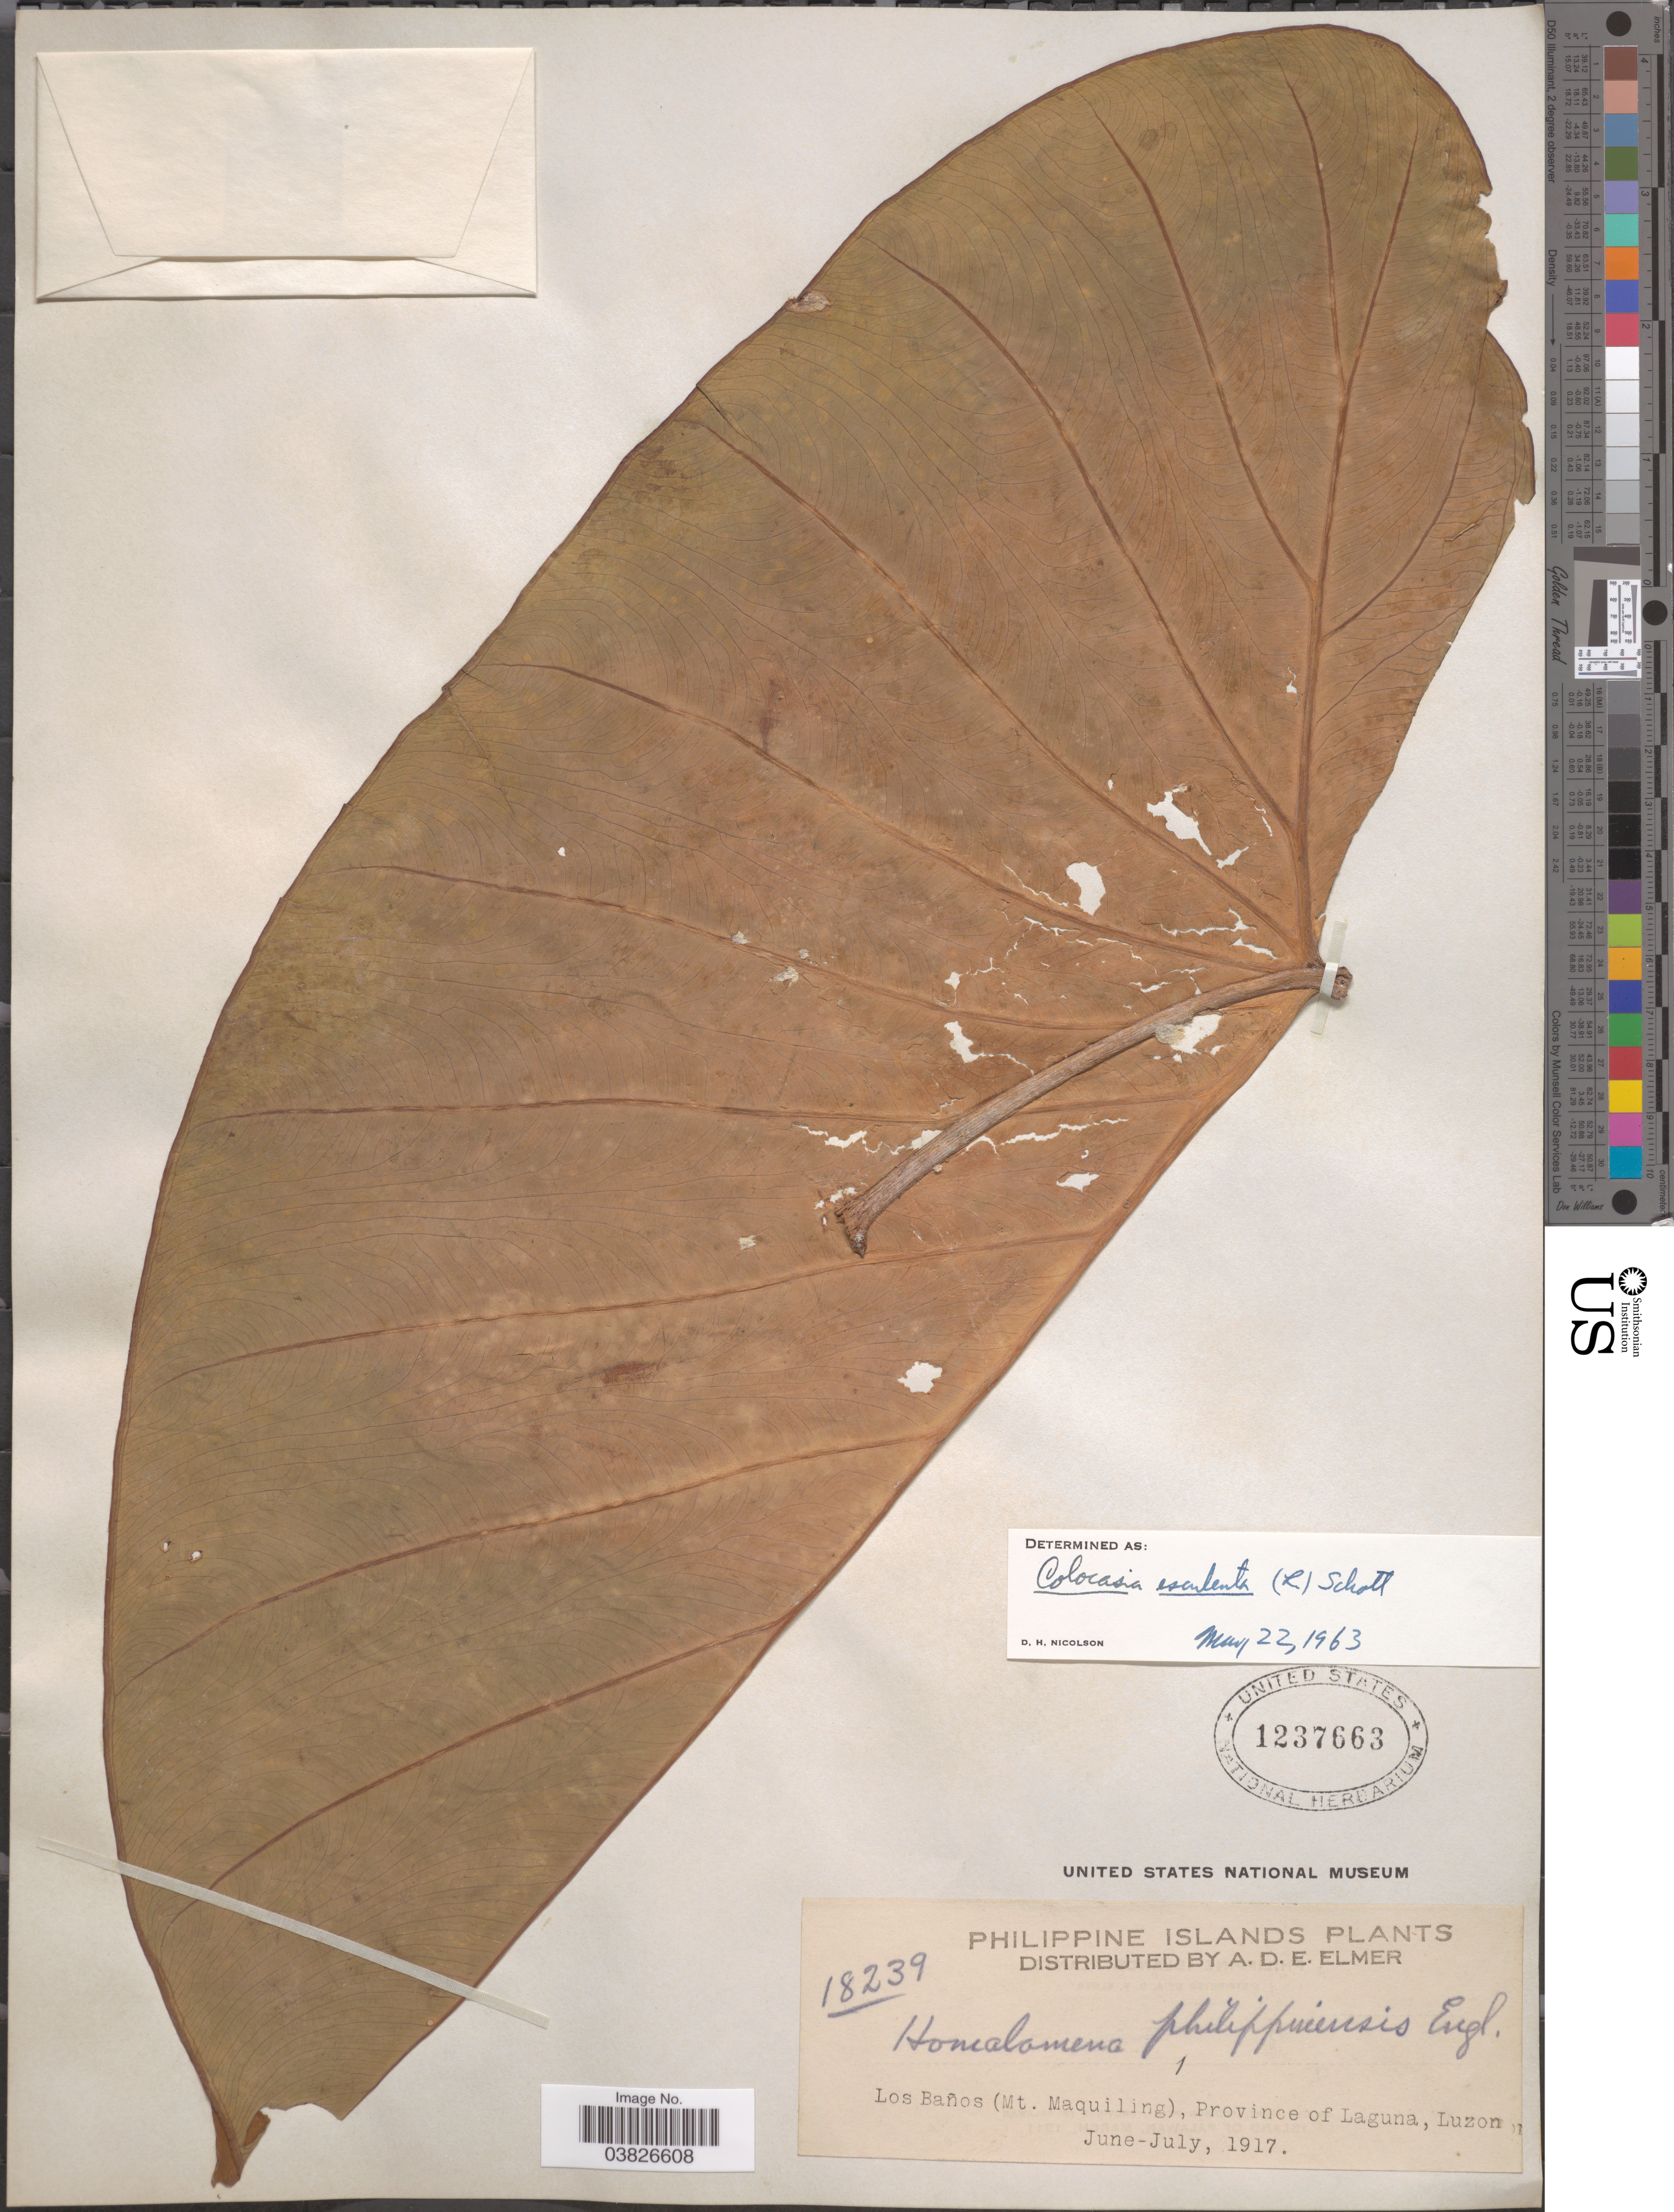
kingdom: Plantae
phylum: Tracheophyta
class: Liliopsida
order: Alismatales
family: Araceae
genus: Colocasia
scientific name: Colocasia esculenta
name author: (L.) Schott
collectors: A. D. E. Elmer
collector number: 18239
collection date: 1917-06/1917-07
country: Philippines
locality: Los Baños (Mt. Maquiling), Province of Laguna, Luzon.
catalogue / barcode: US 1237663